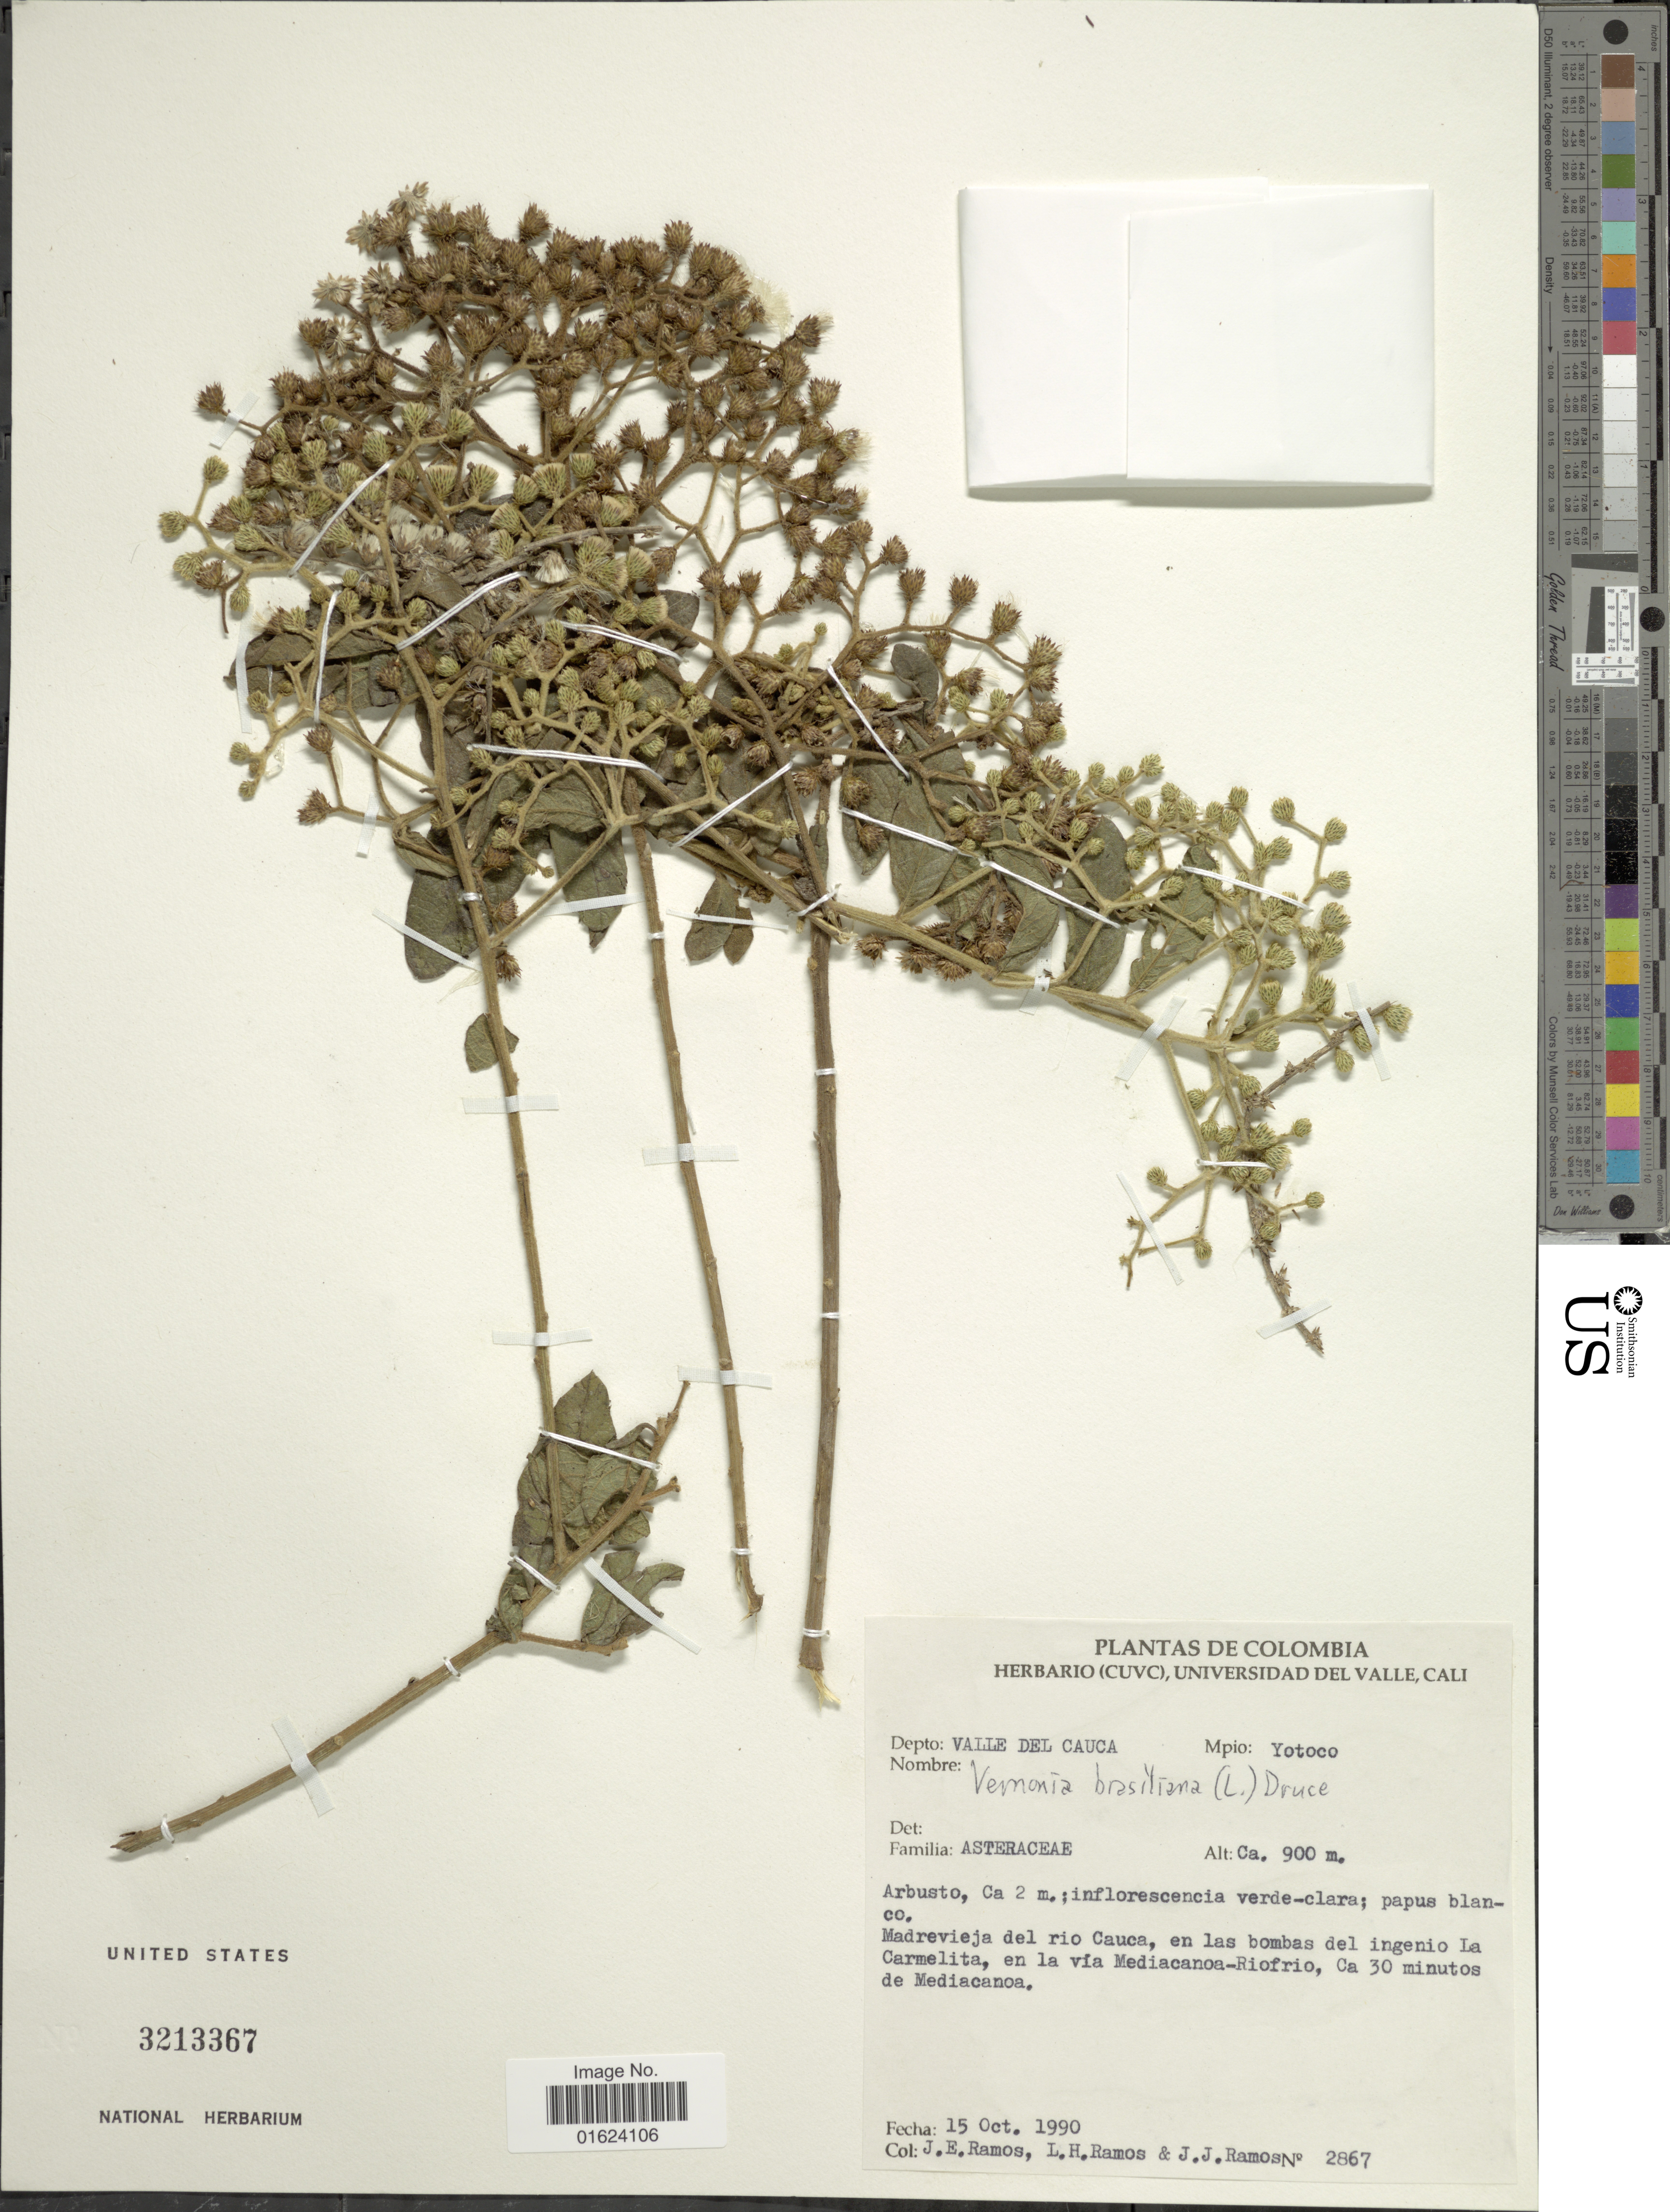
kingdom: Plantae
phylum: Tracheophyta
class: Magnoliopsida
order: Asterales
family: Asteraceae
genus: Vernonia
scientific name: Vernonia brasiliana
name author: (L.) Druce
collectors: J. E. Ramos, L. Ramos & J. J. Ramos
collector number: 2867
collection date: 1990-10-15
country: Colombia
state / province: Valle del Cauca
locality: Dept.: Valle del Cauca, Mpio: Yotoco.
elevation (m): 900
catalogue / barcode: US 3213367